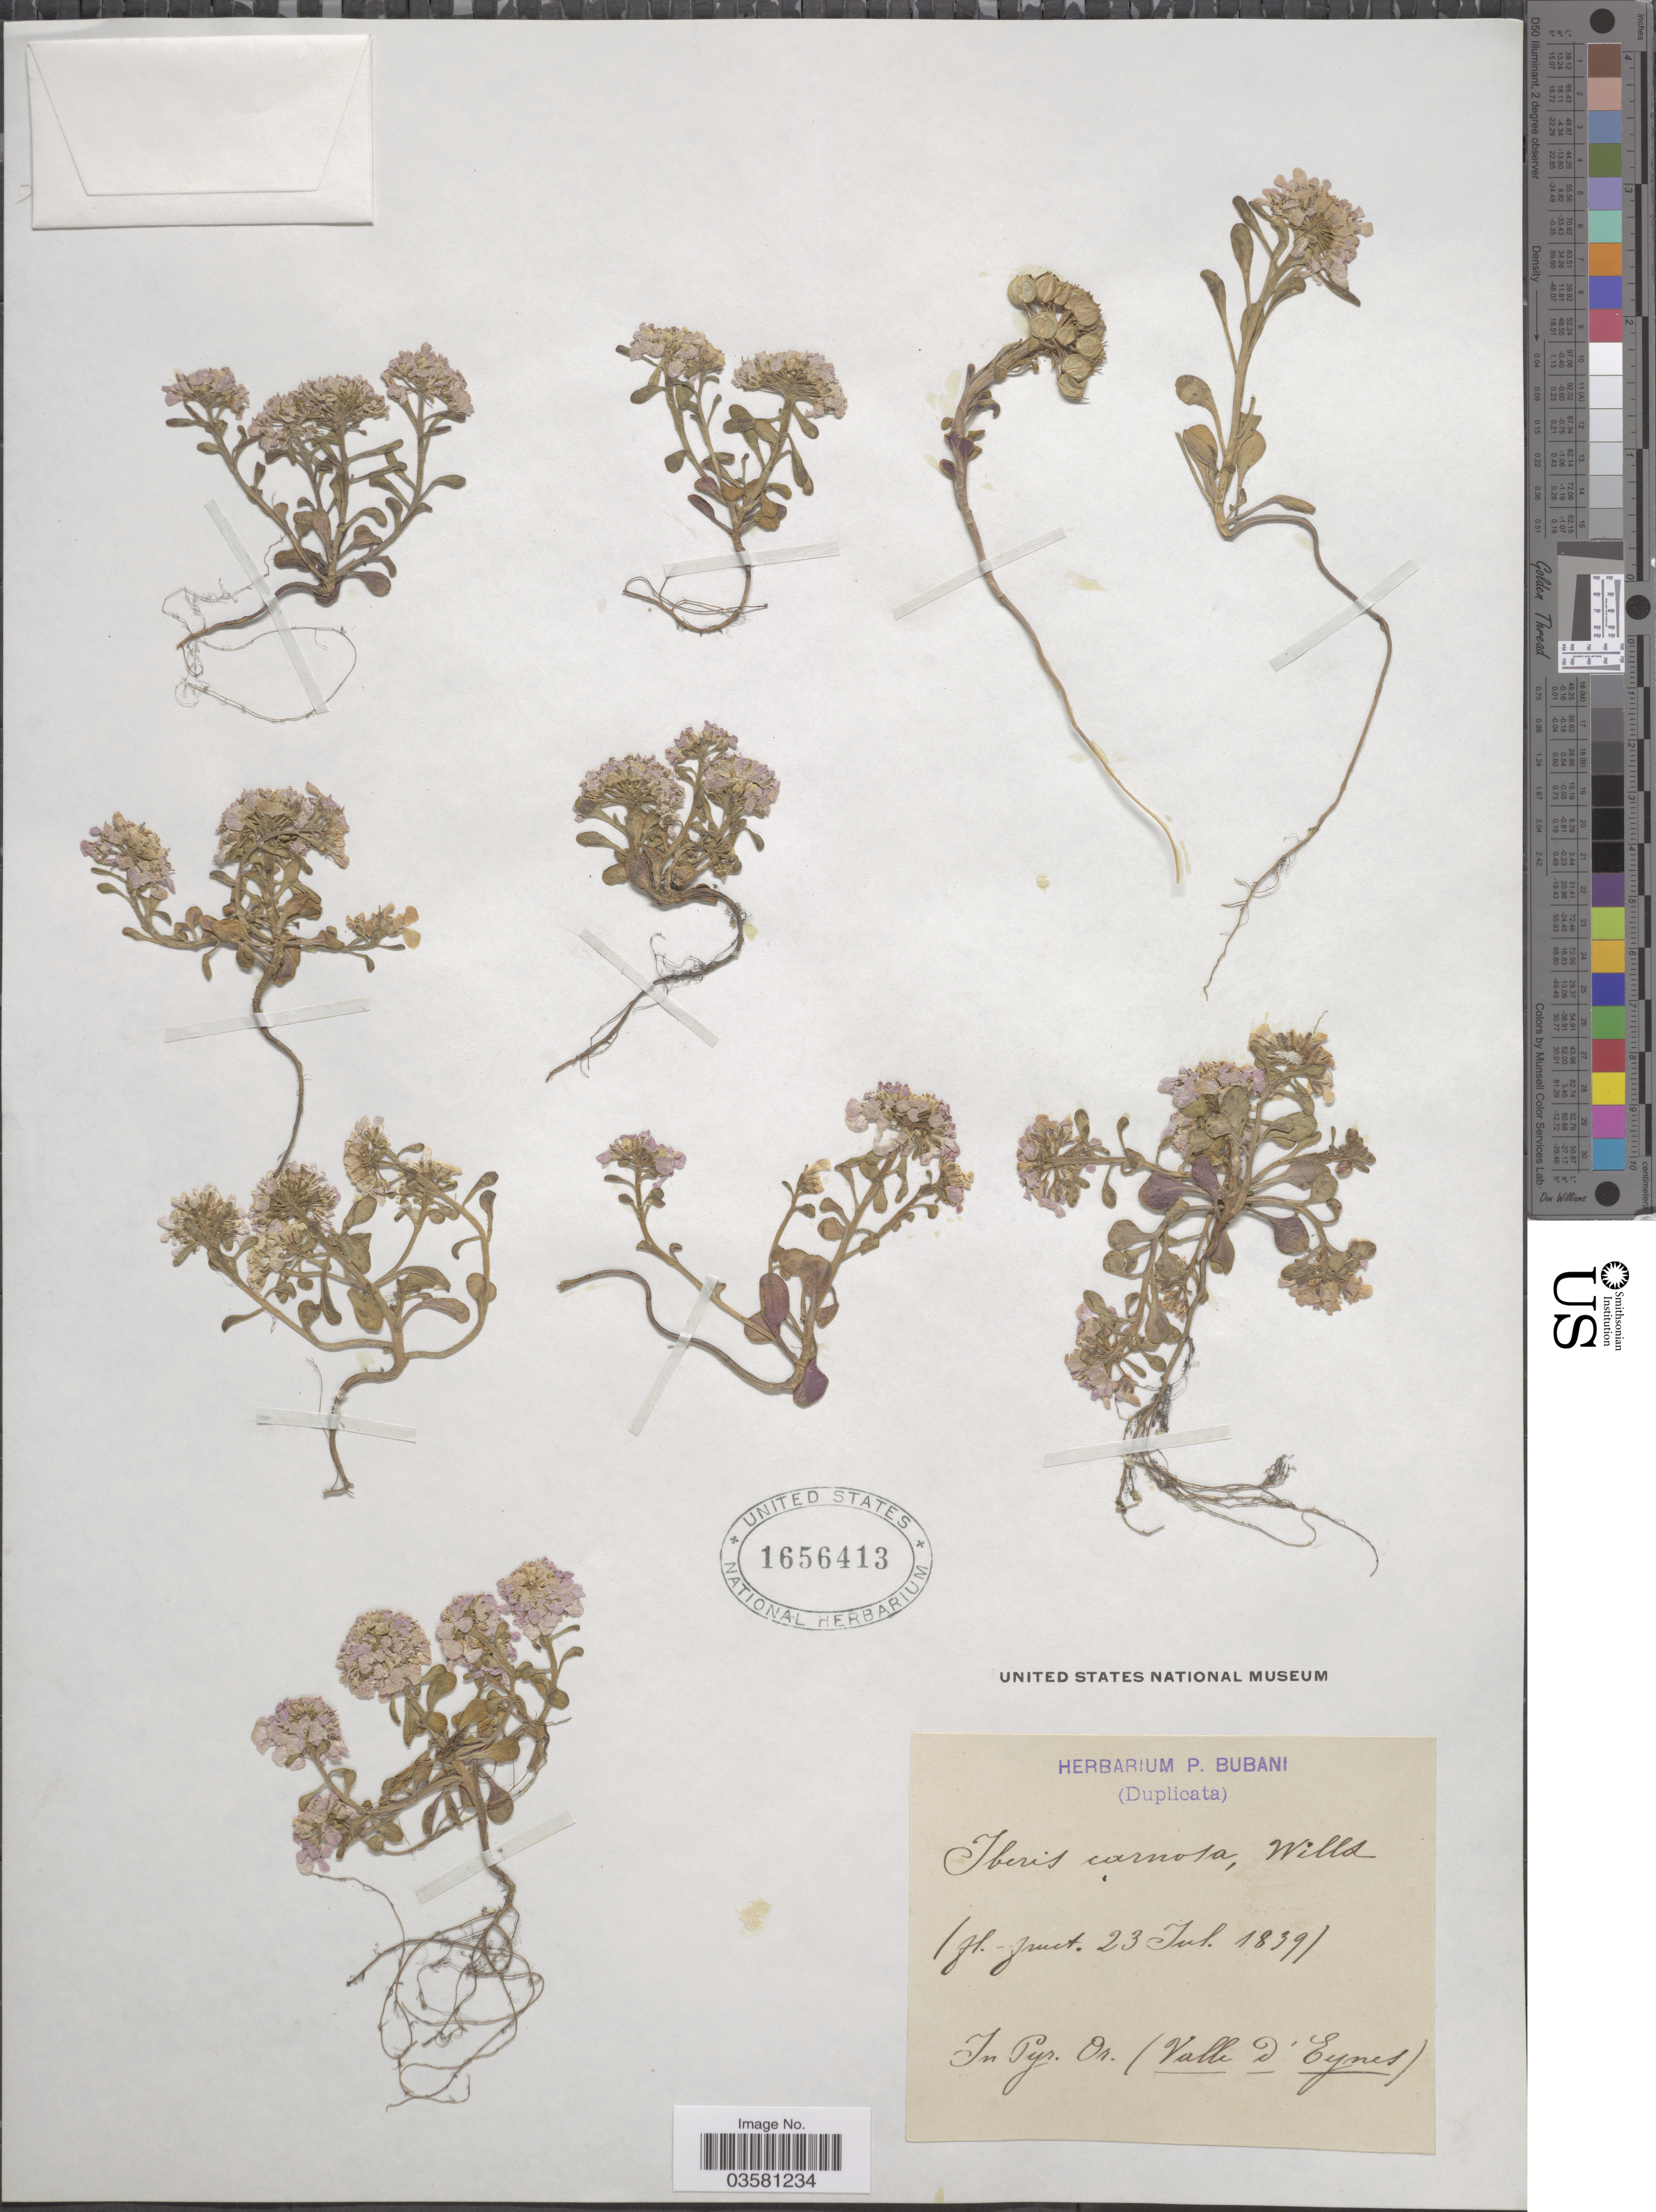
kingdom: Plantae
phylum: Tracheophyta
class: Magnoliopsida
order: Brassicales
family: Brassicaceae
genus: Iberis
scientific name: Iberis carnosa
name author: Willd.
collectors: ex herb. P. Bubani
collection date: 1839-07-23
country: France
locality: In Pyr. Or. (Valle d'Eynes).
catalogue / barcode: US 1656413